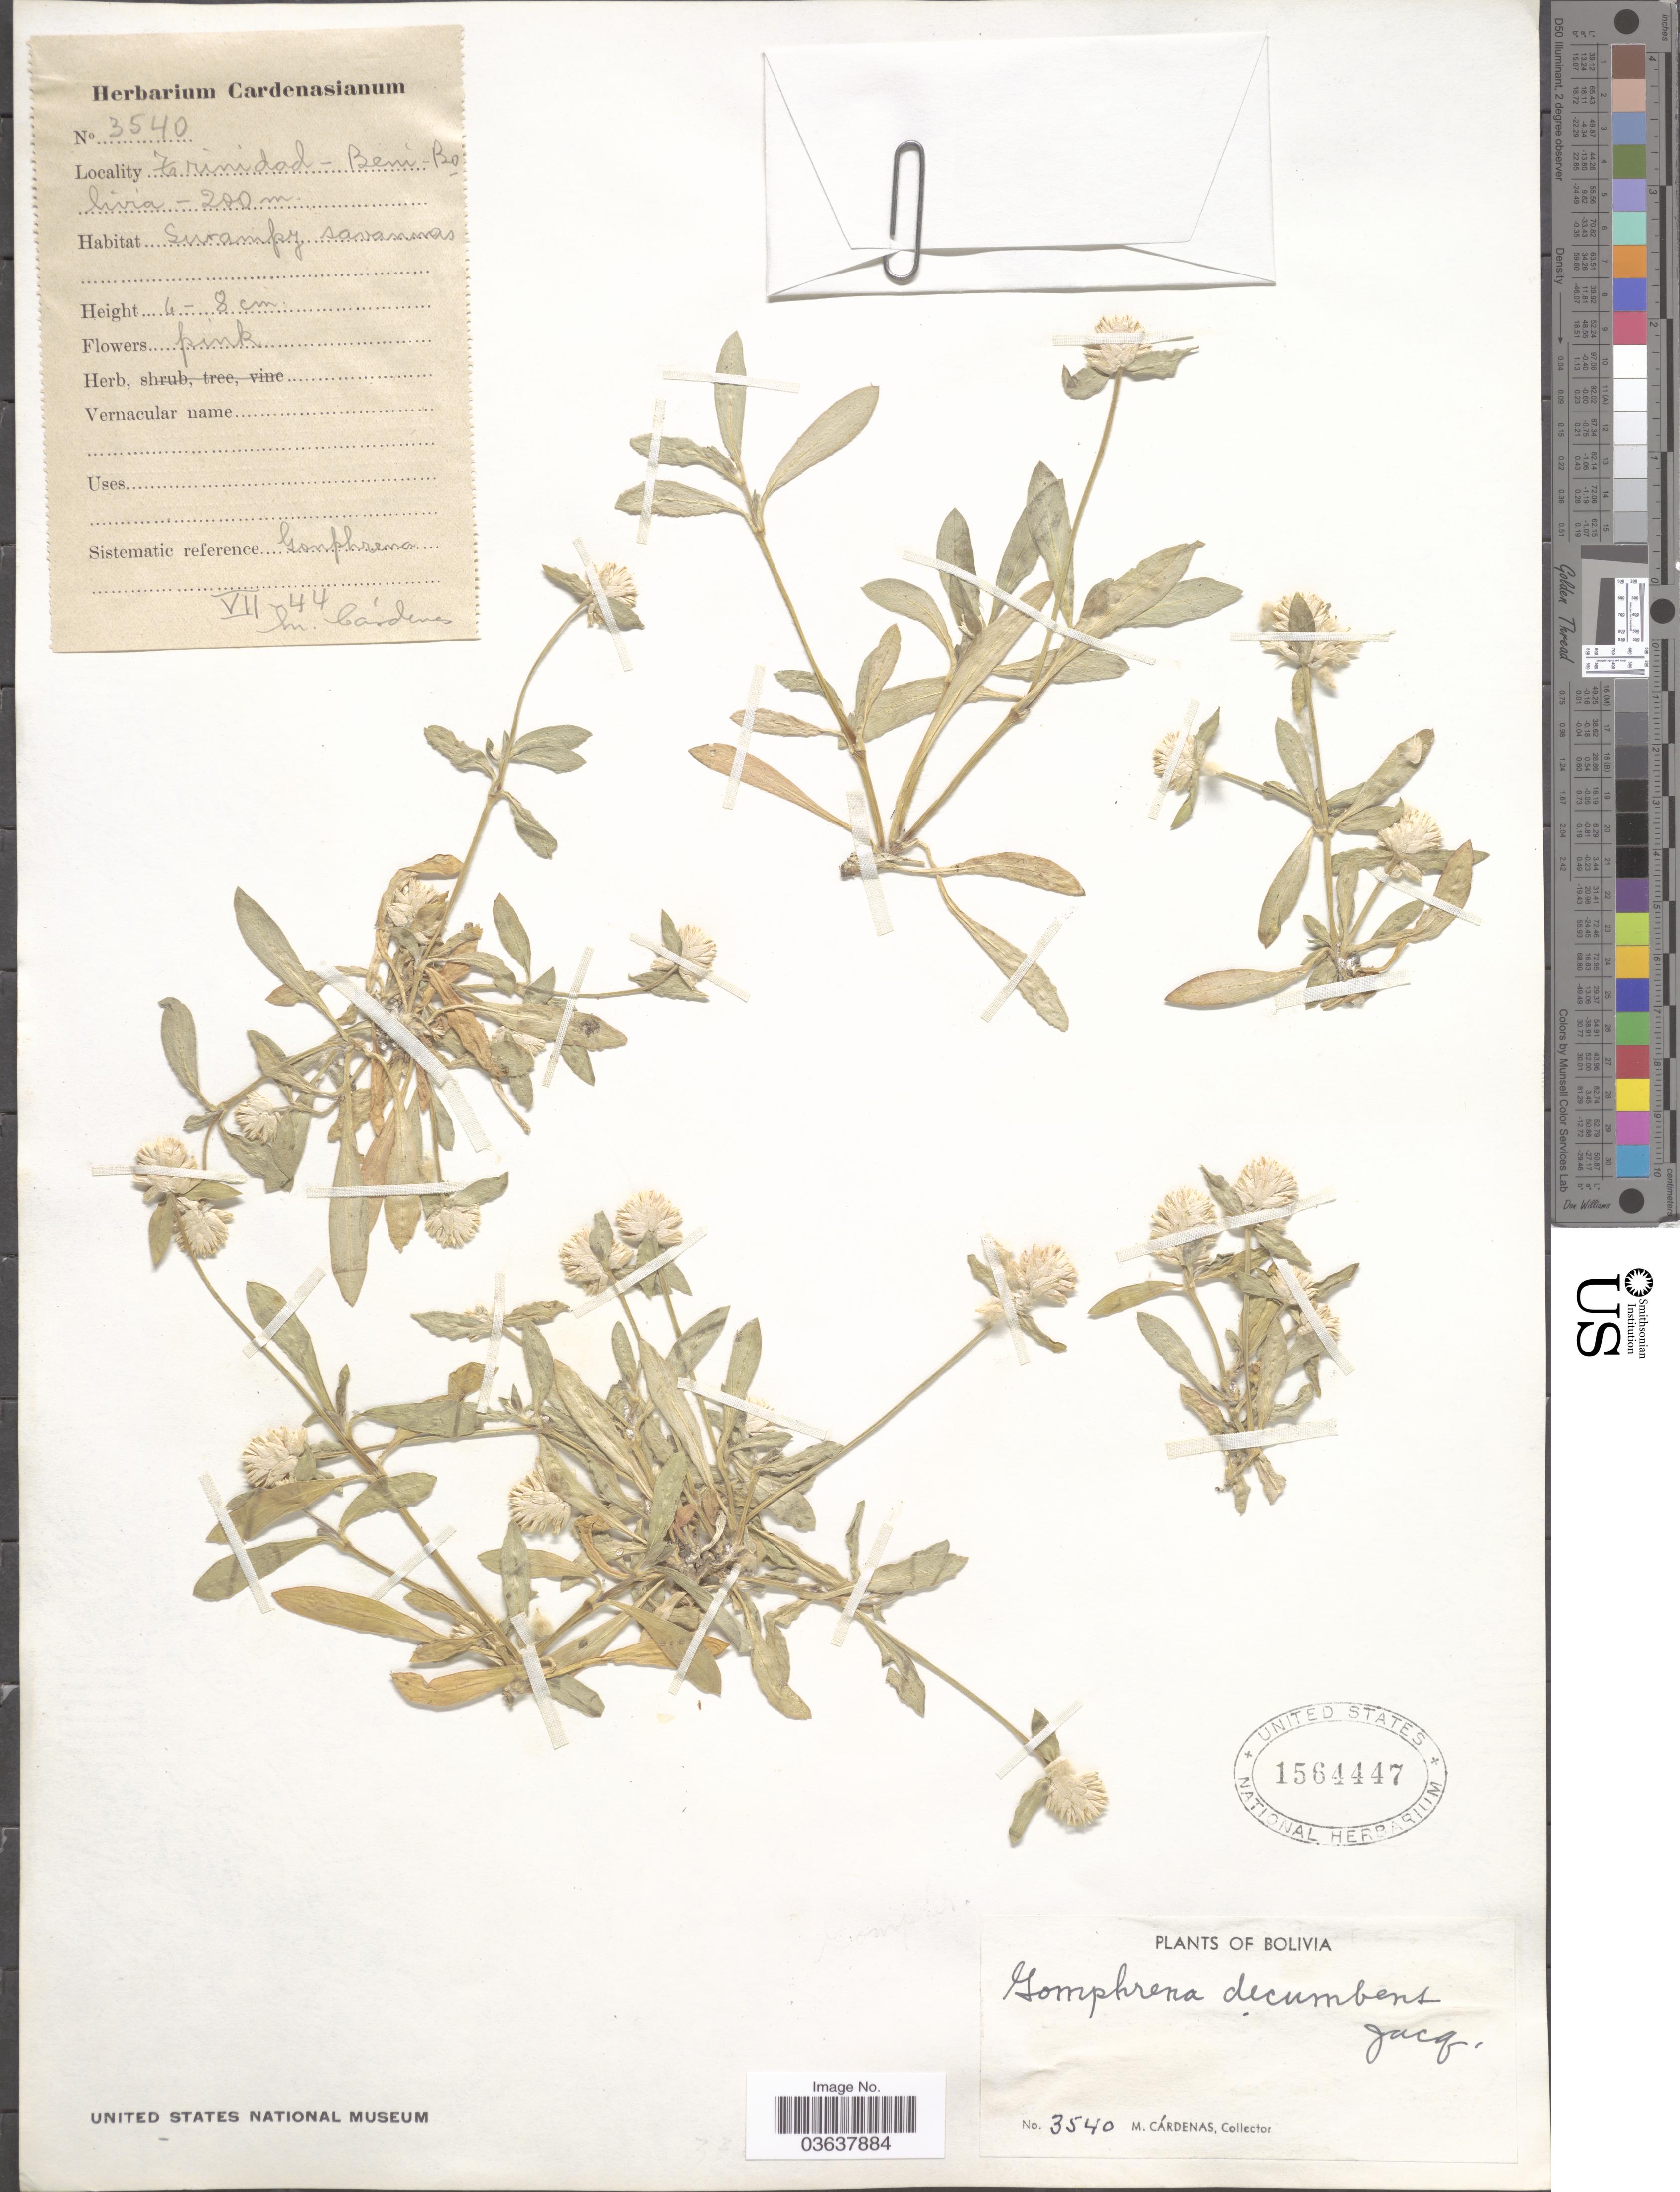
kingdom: Plantae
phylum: Tracheophyta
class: Magnoliopsida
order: Caryophyllales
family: Amaranthaceae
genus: Gomphrena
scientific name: Gomphrena decumbens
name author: Jacq.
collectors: M. Cárdenas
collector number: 3540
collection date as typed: Transcribed d/m/y: /7/44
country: Bolivia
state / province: Beni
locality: Trinidad.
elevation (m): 200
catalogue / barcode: US 1564447